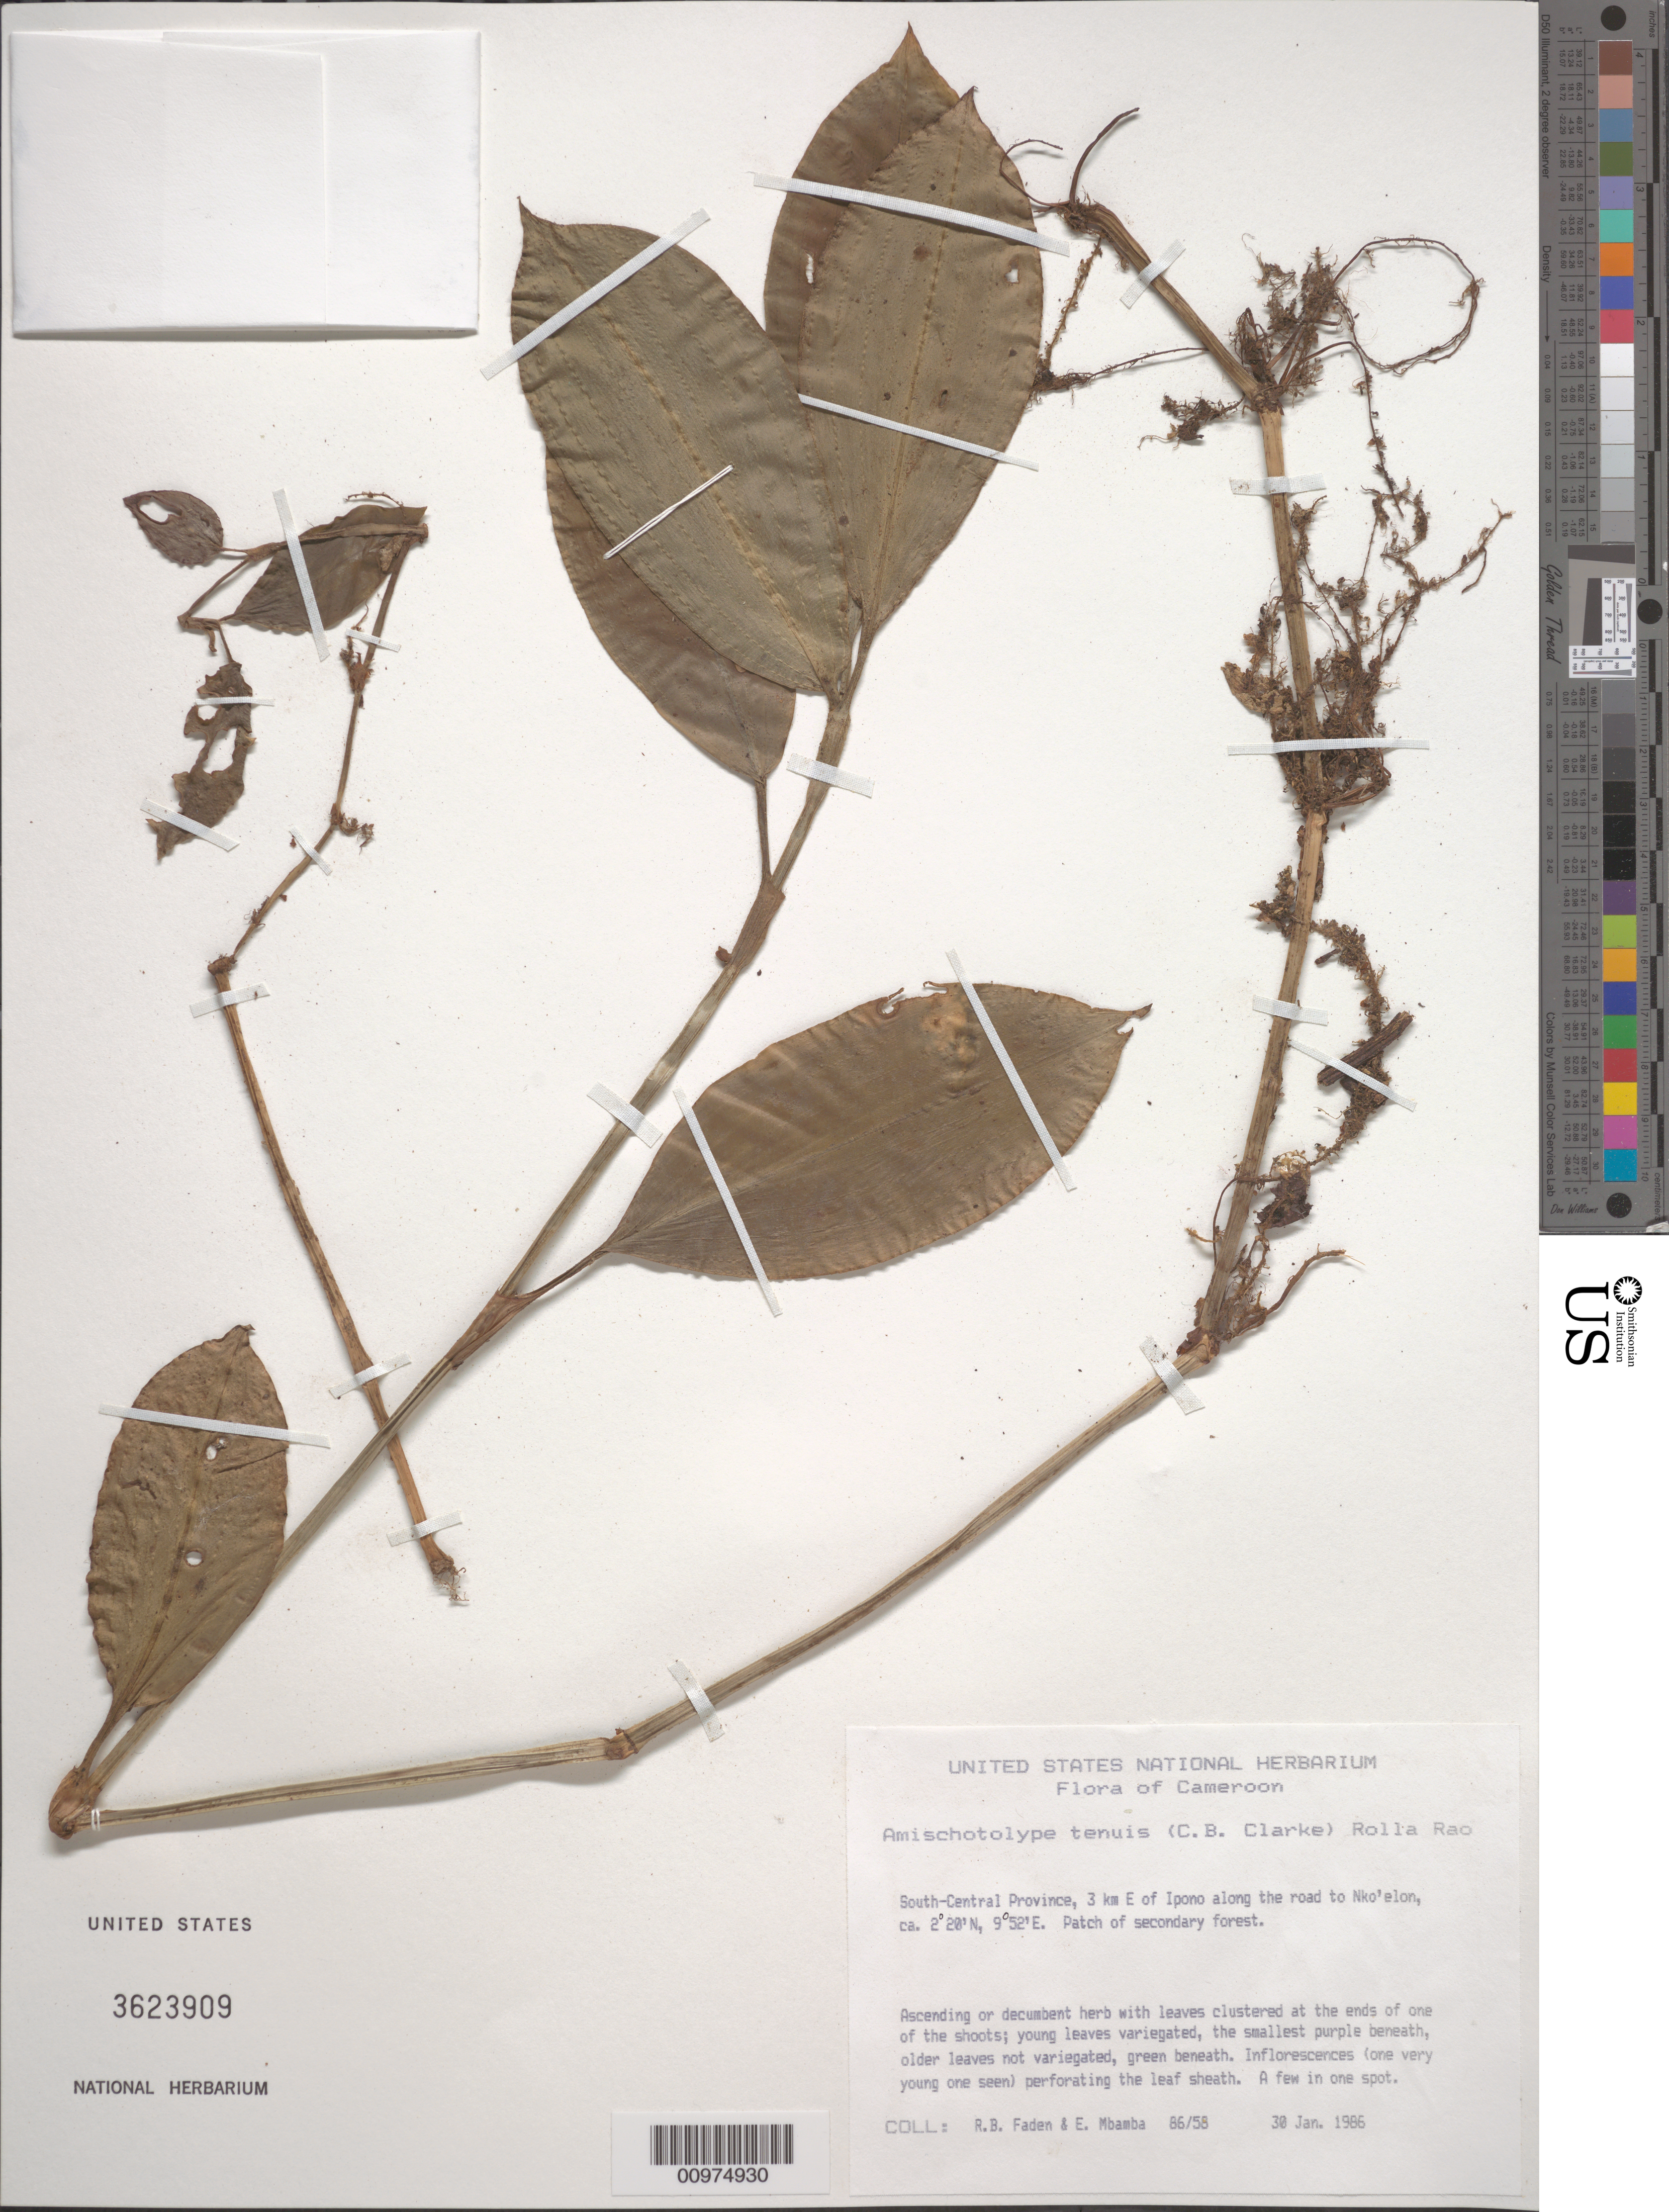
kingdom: Plantae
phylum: Tracheophyta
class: Liliopsida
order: Commelinales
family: Commelinaceae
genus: Amischotolype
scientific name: Amischotolype tenuis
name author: (C.B. Clarke) R.S. Rao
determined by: Faden, Robert B., (US), Smithsonian Institution - National Museum of Natural History (UNITED STATES)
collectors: E. Mbamba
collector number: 86/58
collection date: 1986-01-30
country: Cameroon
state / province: Sud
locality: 3 km E of Ipono along the road to Nko'elon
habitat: Patch of secondary forest.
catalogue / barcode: US 3623909